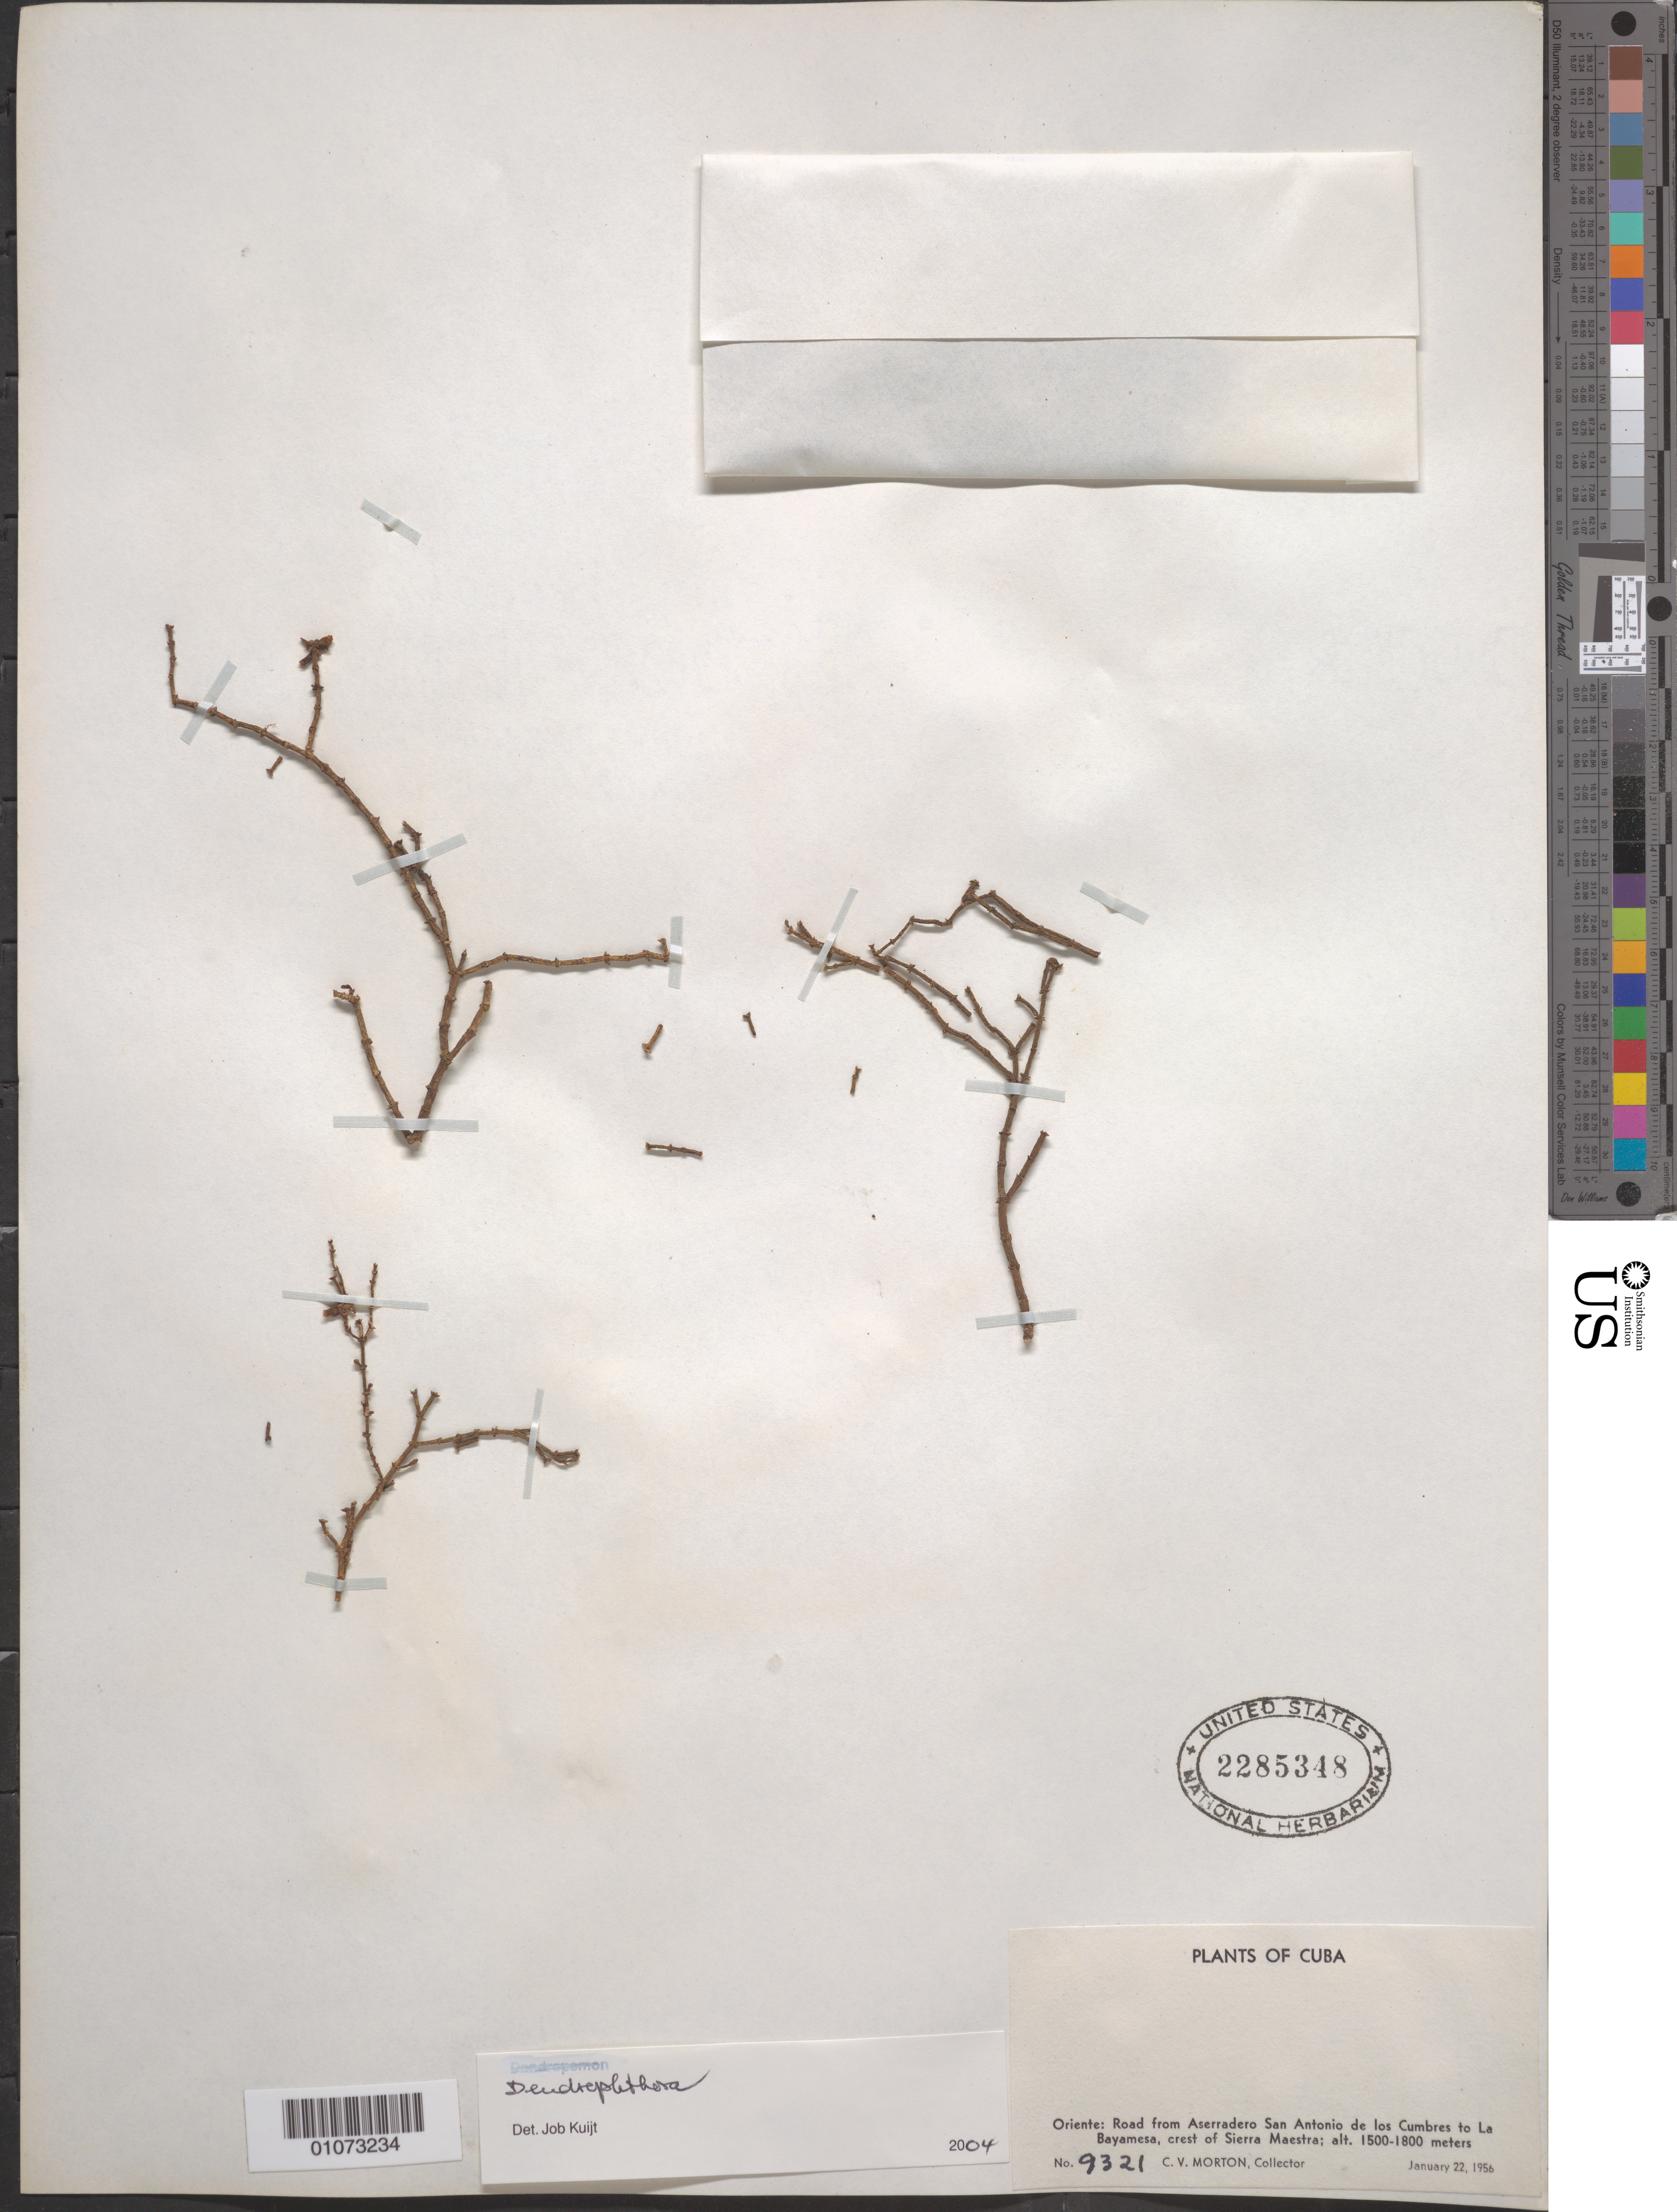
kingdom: Plantae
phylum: Tracheophyta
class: Magnoliopsida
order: Santalales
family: Viscaceae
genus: Dendrophthora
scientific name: Dendrophthora sp.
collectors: C. V. Morton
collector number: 9321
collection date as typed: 22 Jan 1956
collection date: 1956-01-22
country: Cuba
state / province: Oriente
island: Cuba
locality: Crest of Sierra Maestra, road from Aserradero San Antonio de los Cumbres to La Bayamesa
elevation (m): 1500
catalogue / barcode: US 2285348